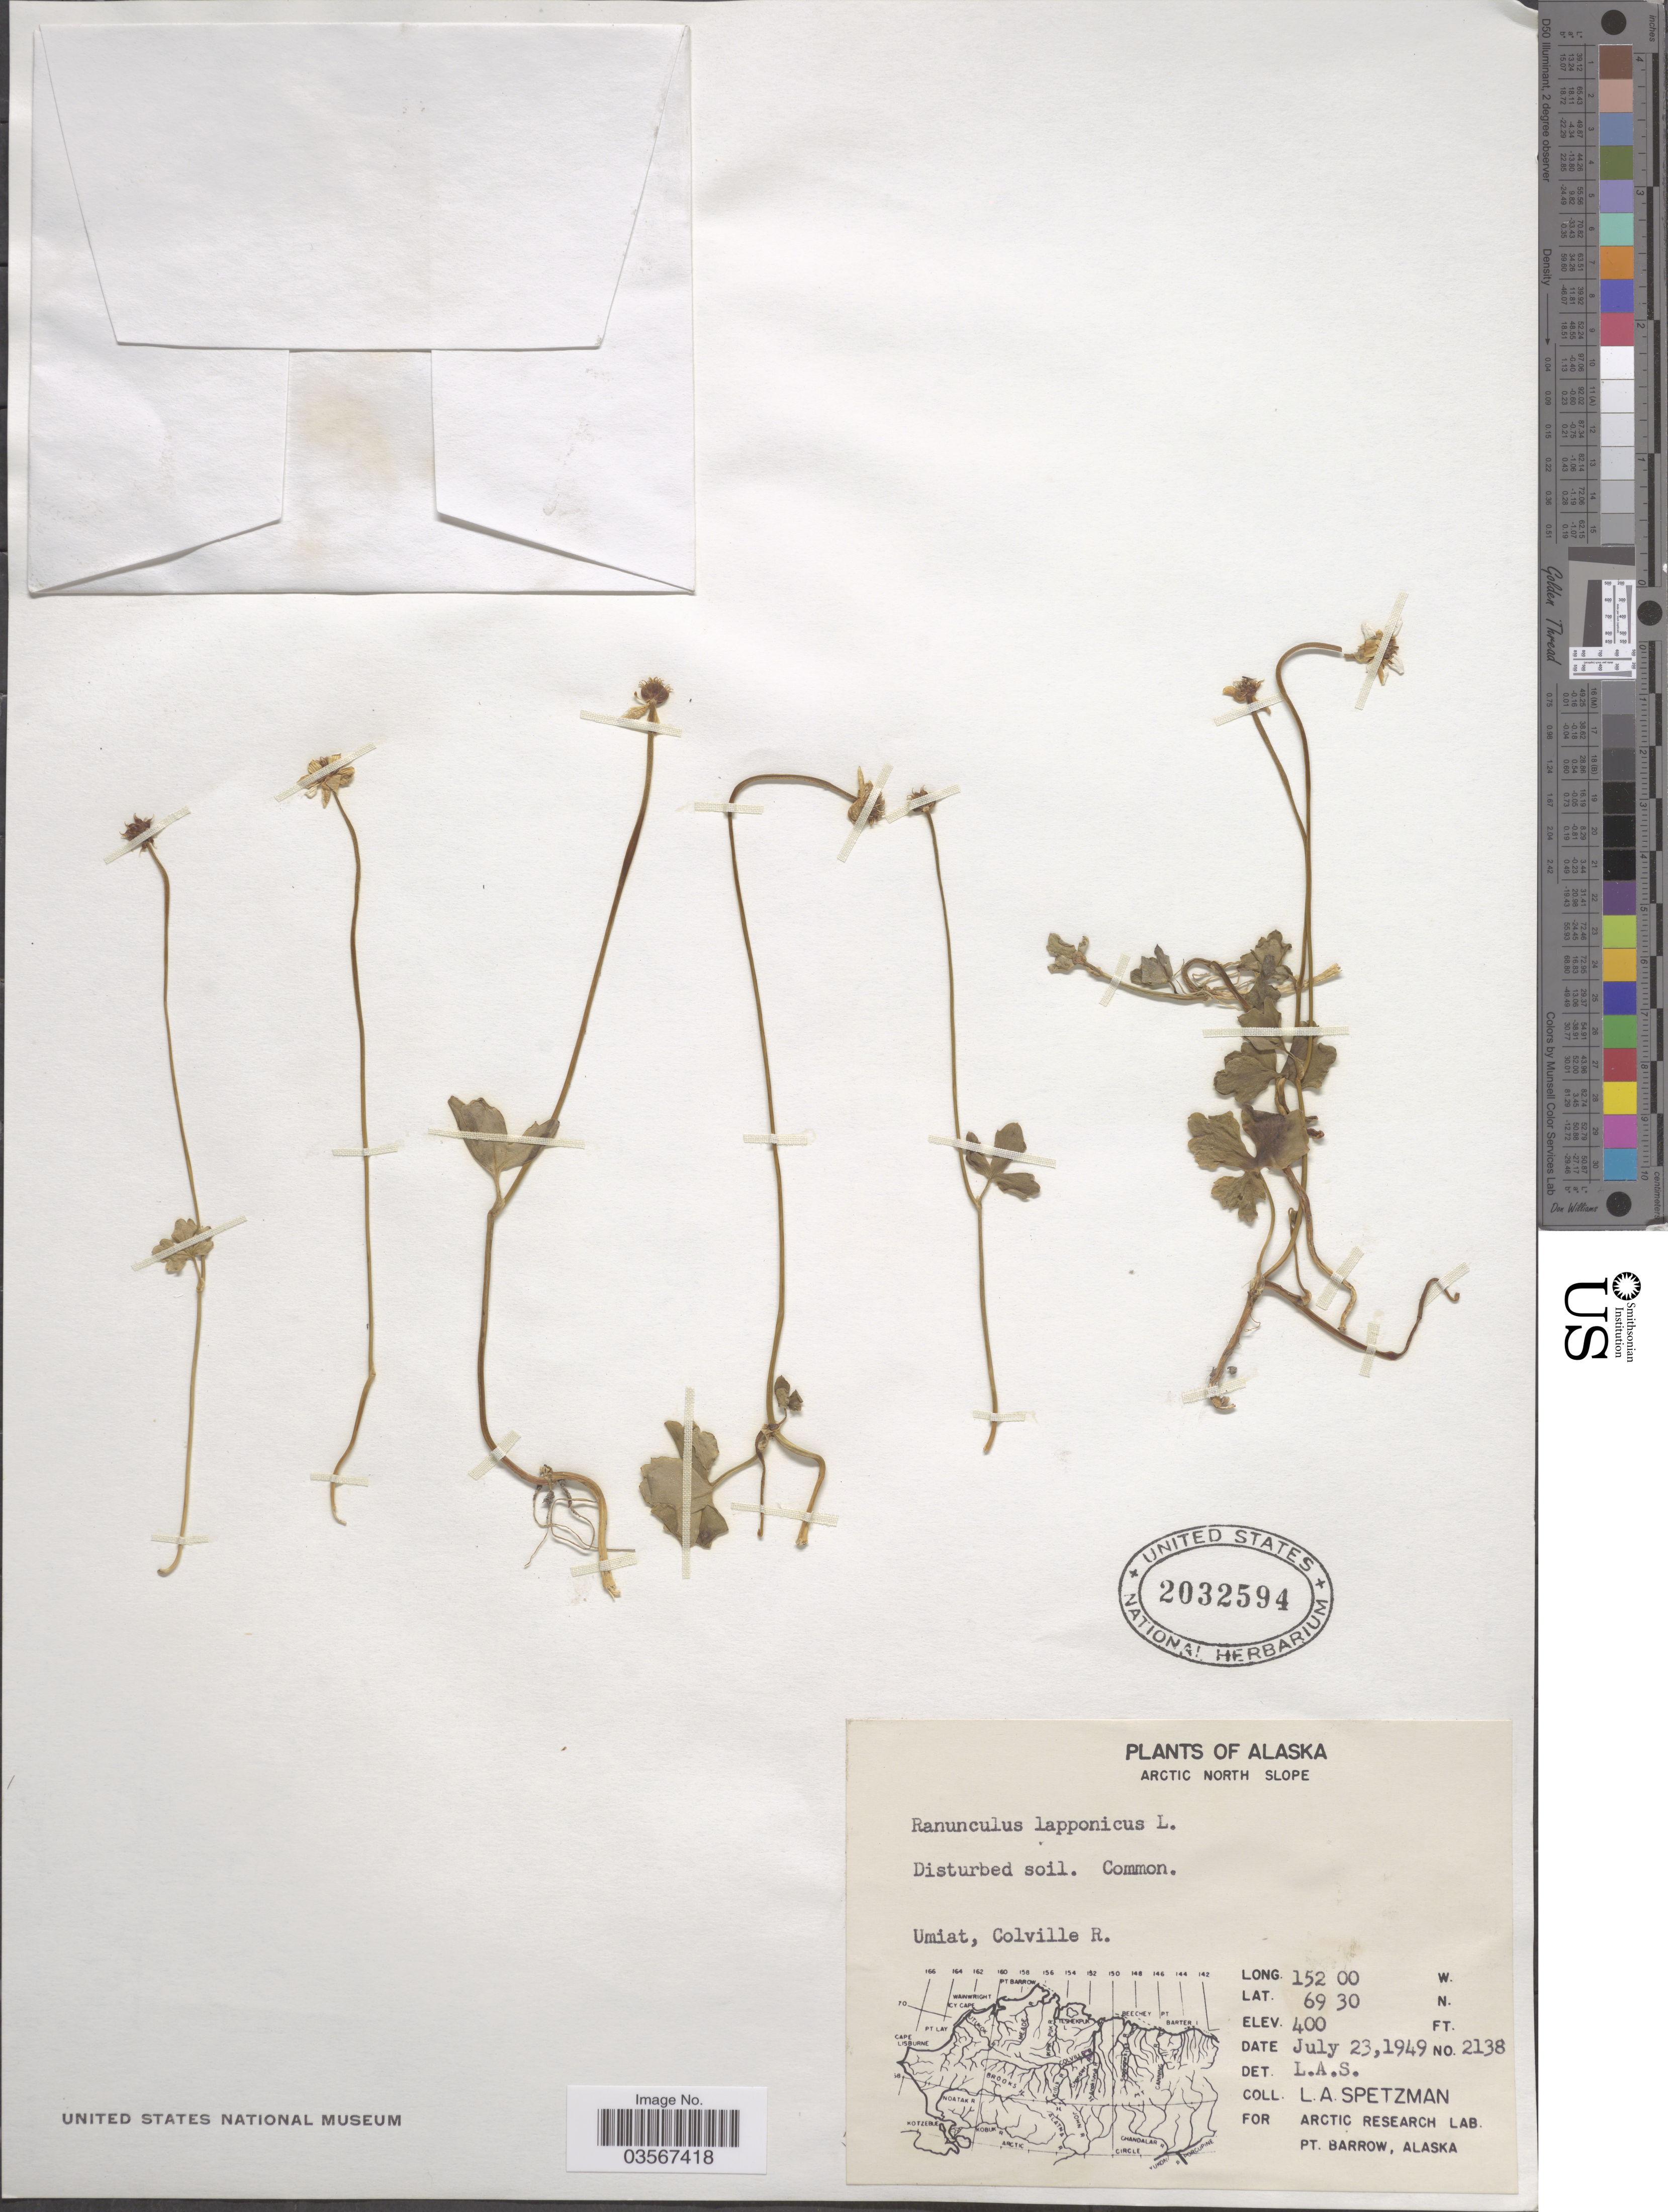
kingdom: Plantae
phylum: Tracheophyta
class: Magnoliopsida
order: Ranunculales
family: Ranunculaceae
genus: Ranunculus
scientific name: Ranunculus lapponicus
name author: L.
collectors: L. Spetzman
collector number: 2138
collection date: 1949-07-23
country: United States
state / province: Alaska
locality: Arctic North Slope. Umiat, Colville R.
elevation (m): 122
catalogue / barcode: US 2032594